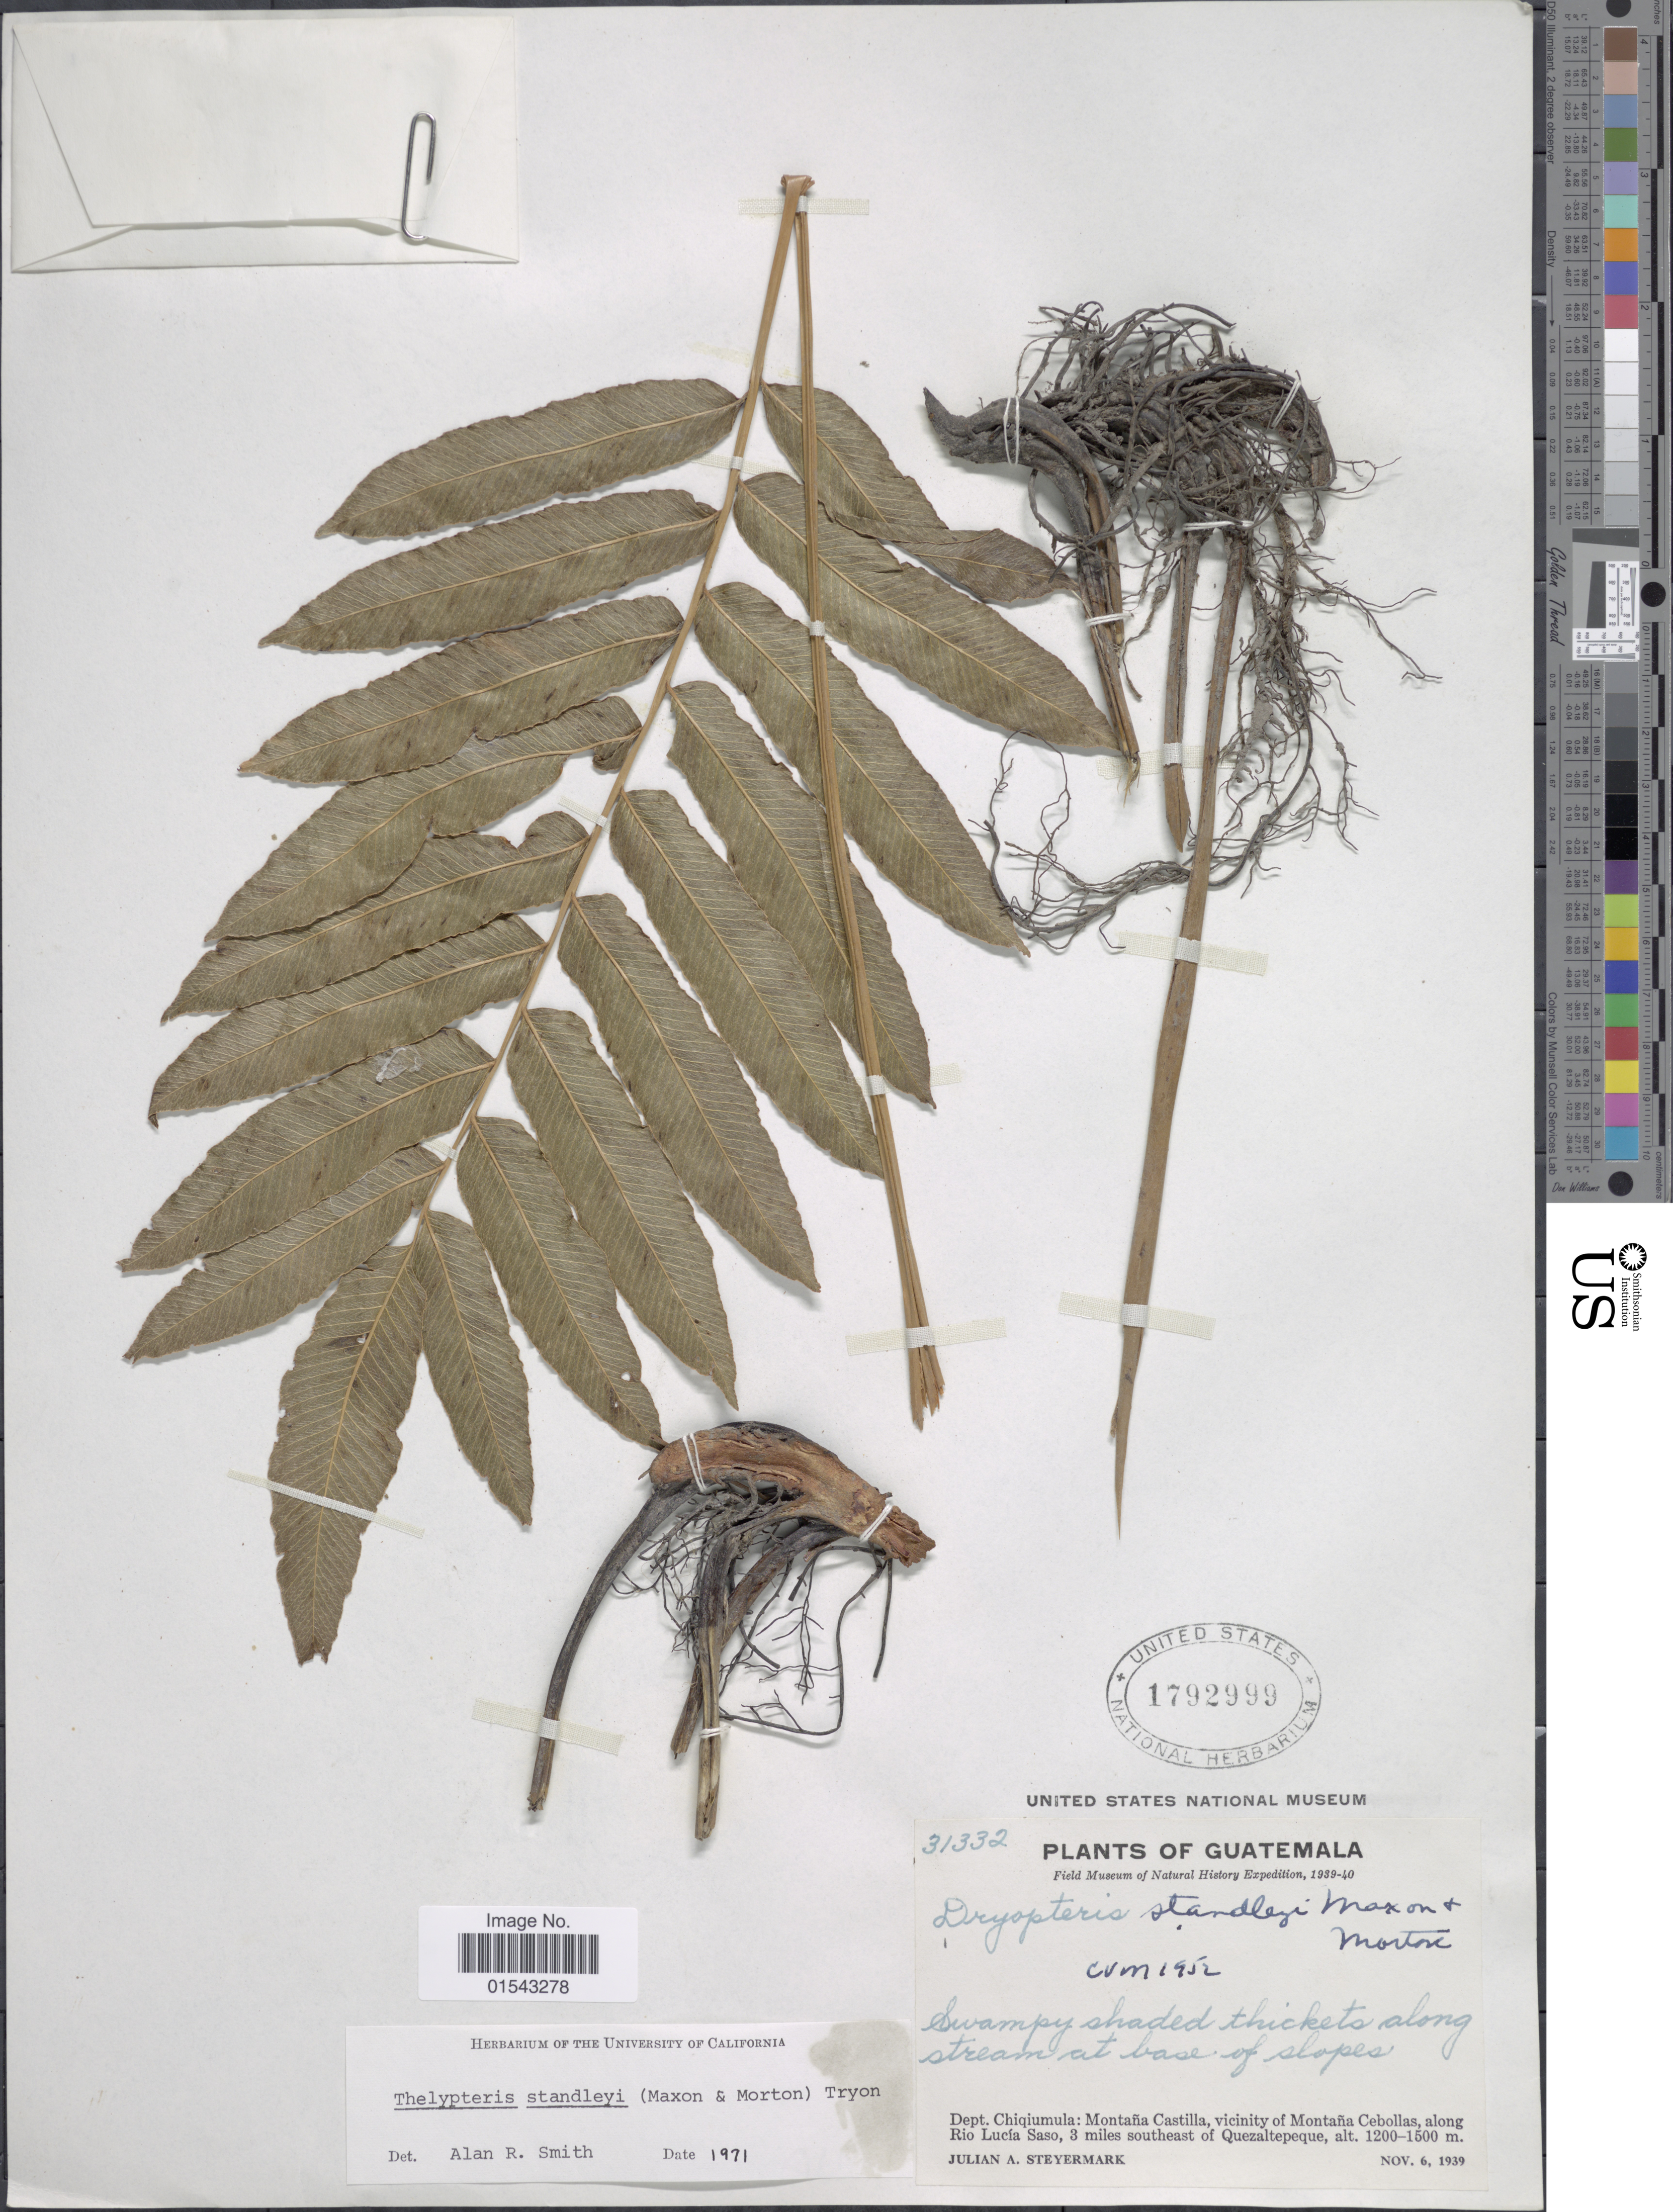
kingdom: Plantae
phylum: Tracheophyta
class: Polypodiopsida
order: Polypodiales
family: Thelypteridaceae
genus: Meniscium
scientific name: Meniscium standleyi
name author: (Maxon & C.V. Morton) Pic. Serm.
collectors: J. Steyermark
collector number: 31332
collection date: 1939-11-06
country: Guatemala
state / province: Chiquimula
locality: Guatemala, Dept. Chiqiumula: Montana Castilla, vicinity of Montana Cebollas, along Rio Lucia Saso, 3 miles southeast of Quezaltepeque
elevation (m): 1200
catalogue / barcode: US 1792999